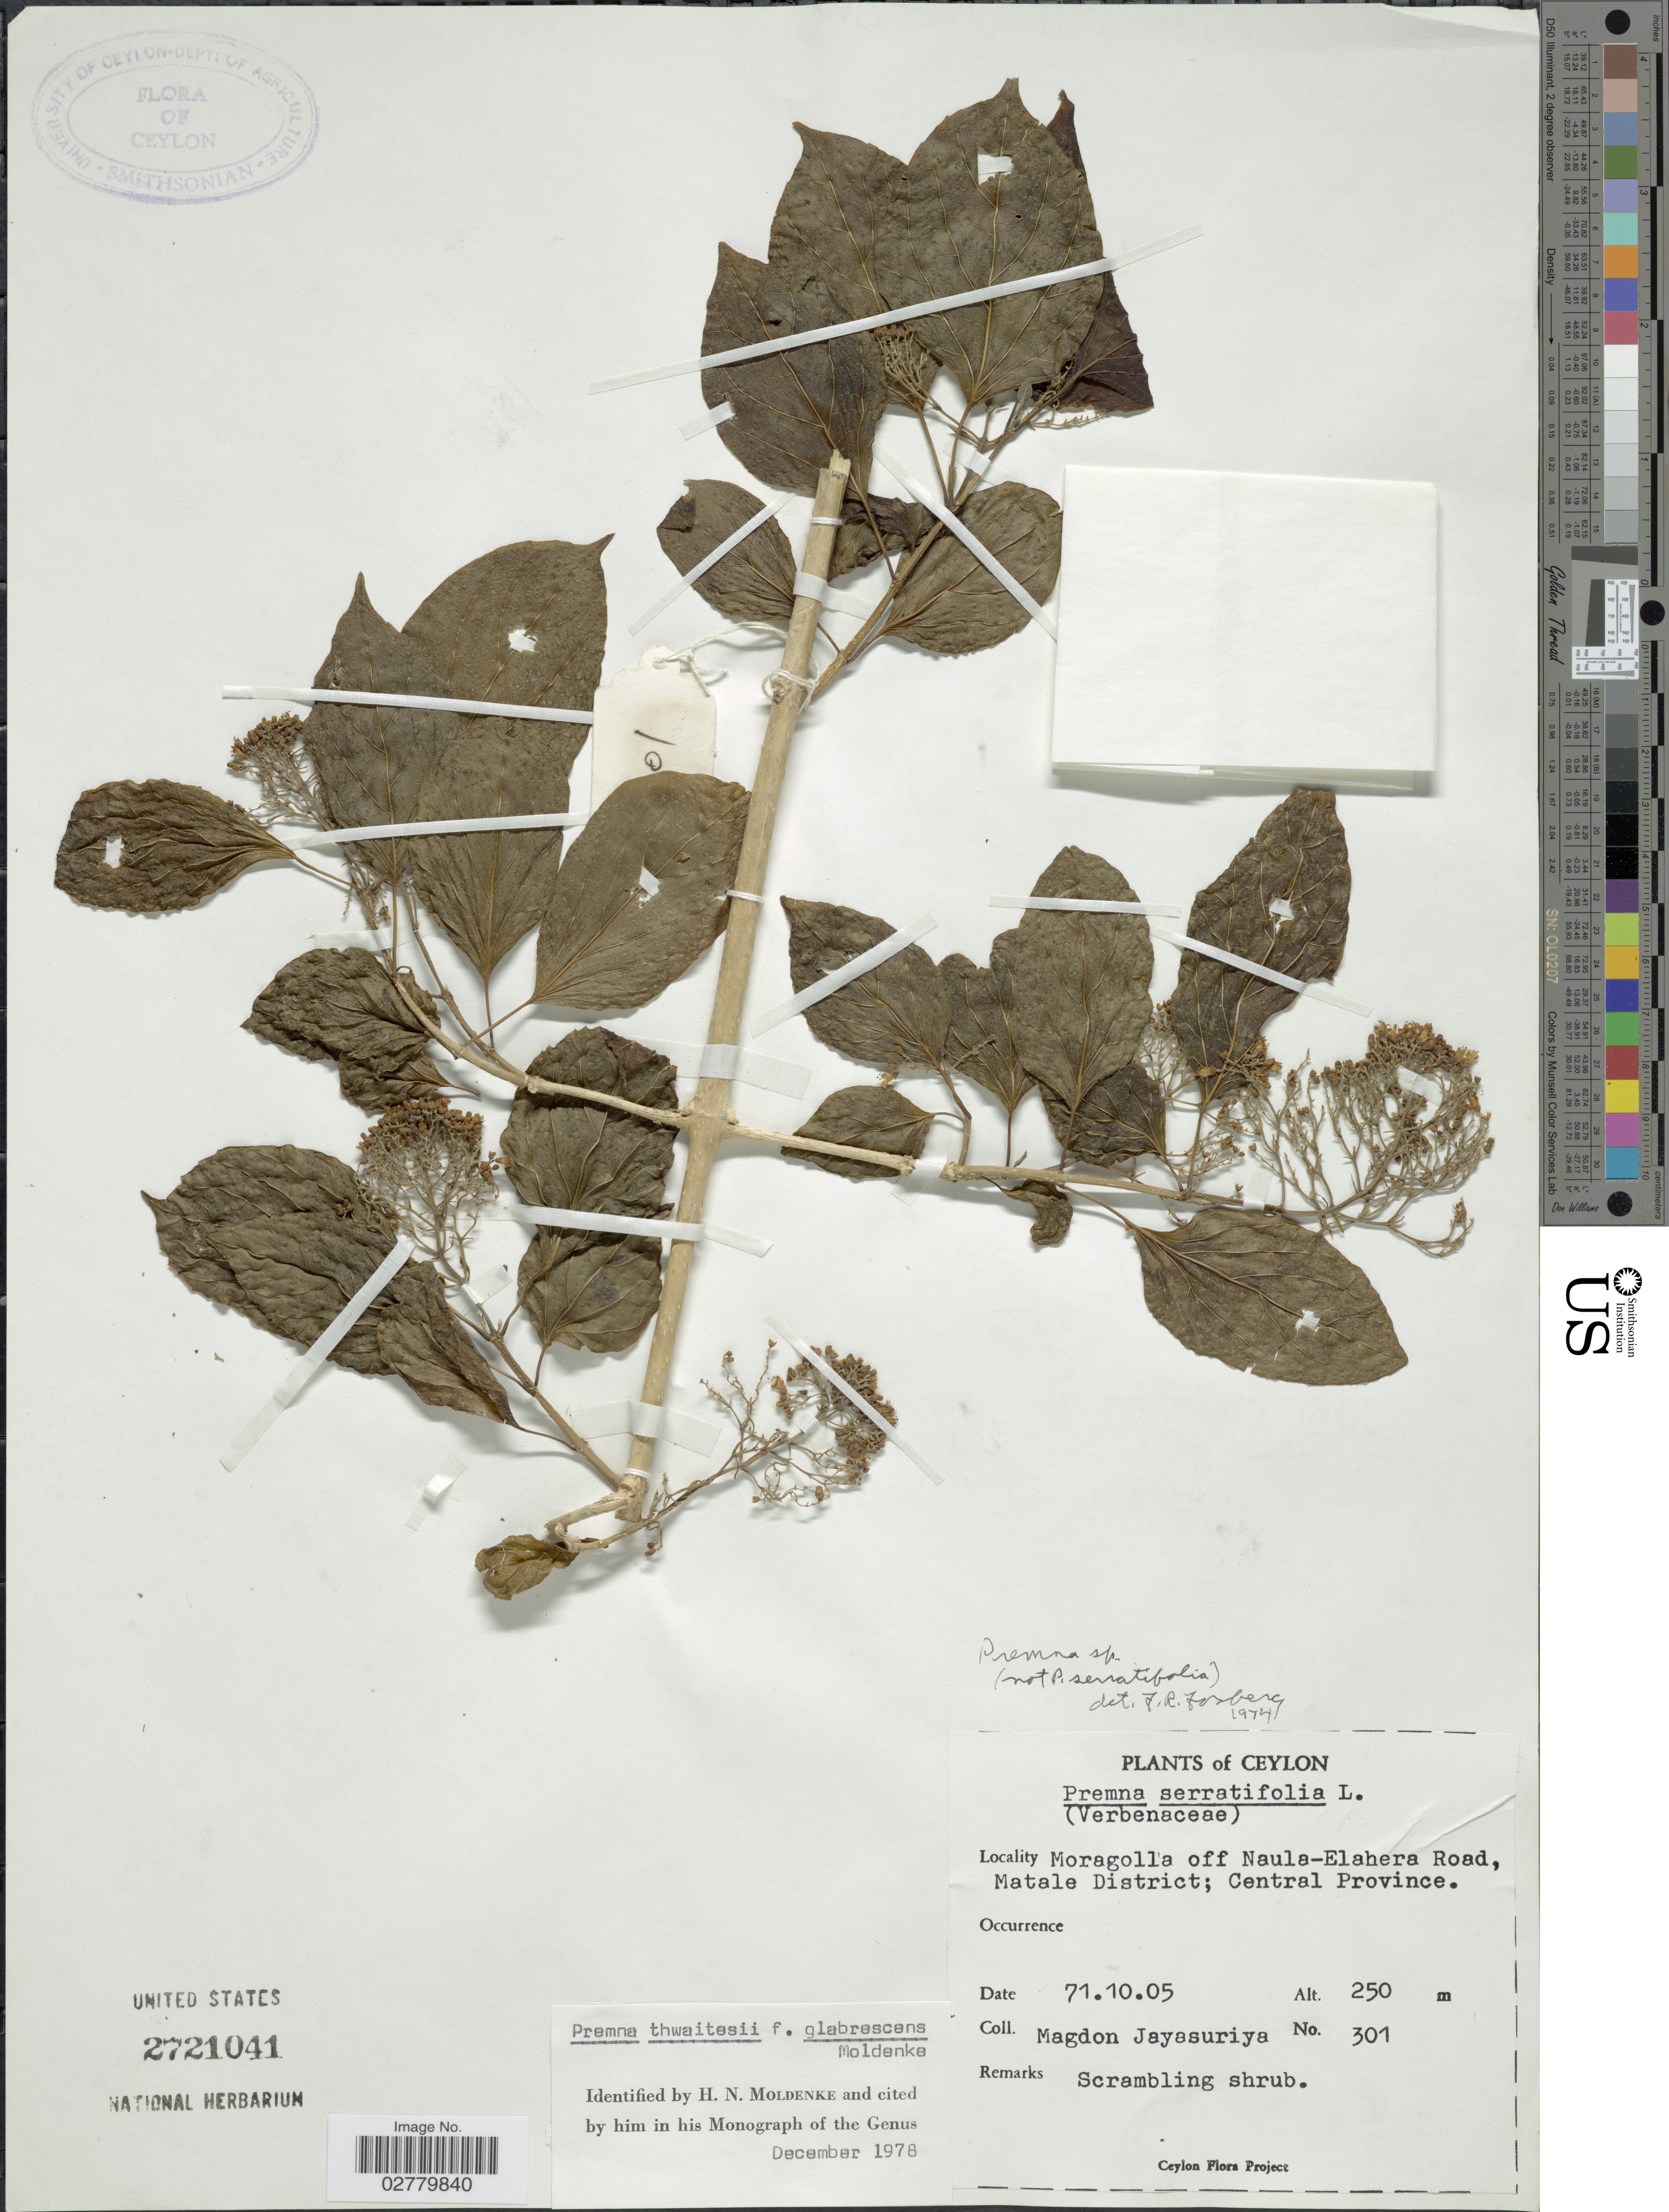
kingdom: Plantae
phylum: Tracheophyta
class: Magnoliopsida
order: Lamiales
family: Lamiaceae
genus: Premna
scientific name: Premna thwaitesii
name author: C.B. Clarke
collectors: A. H. Jayasuriya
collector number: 301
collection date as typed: Transcribed d/m/y: 5/10/71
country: Sri Lanka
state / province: Central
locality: Ceylon. Moragolla off Naula-Elahera Road, Matale District.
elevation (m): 250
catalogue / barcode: US 2721041